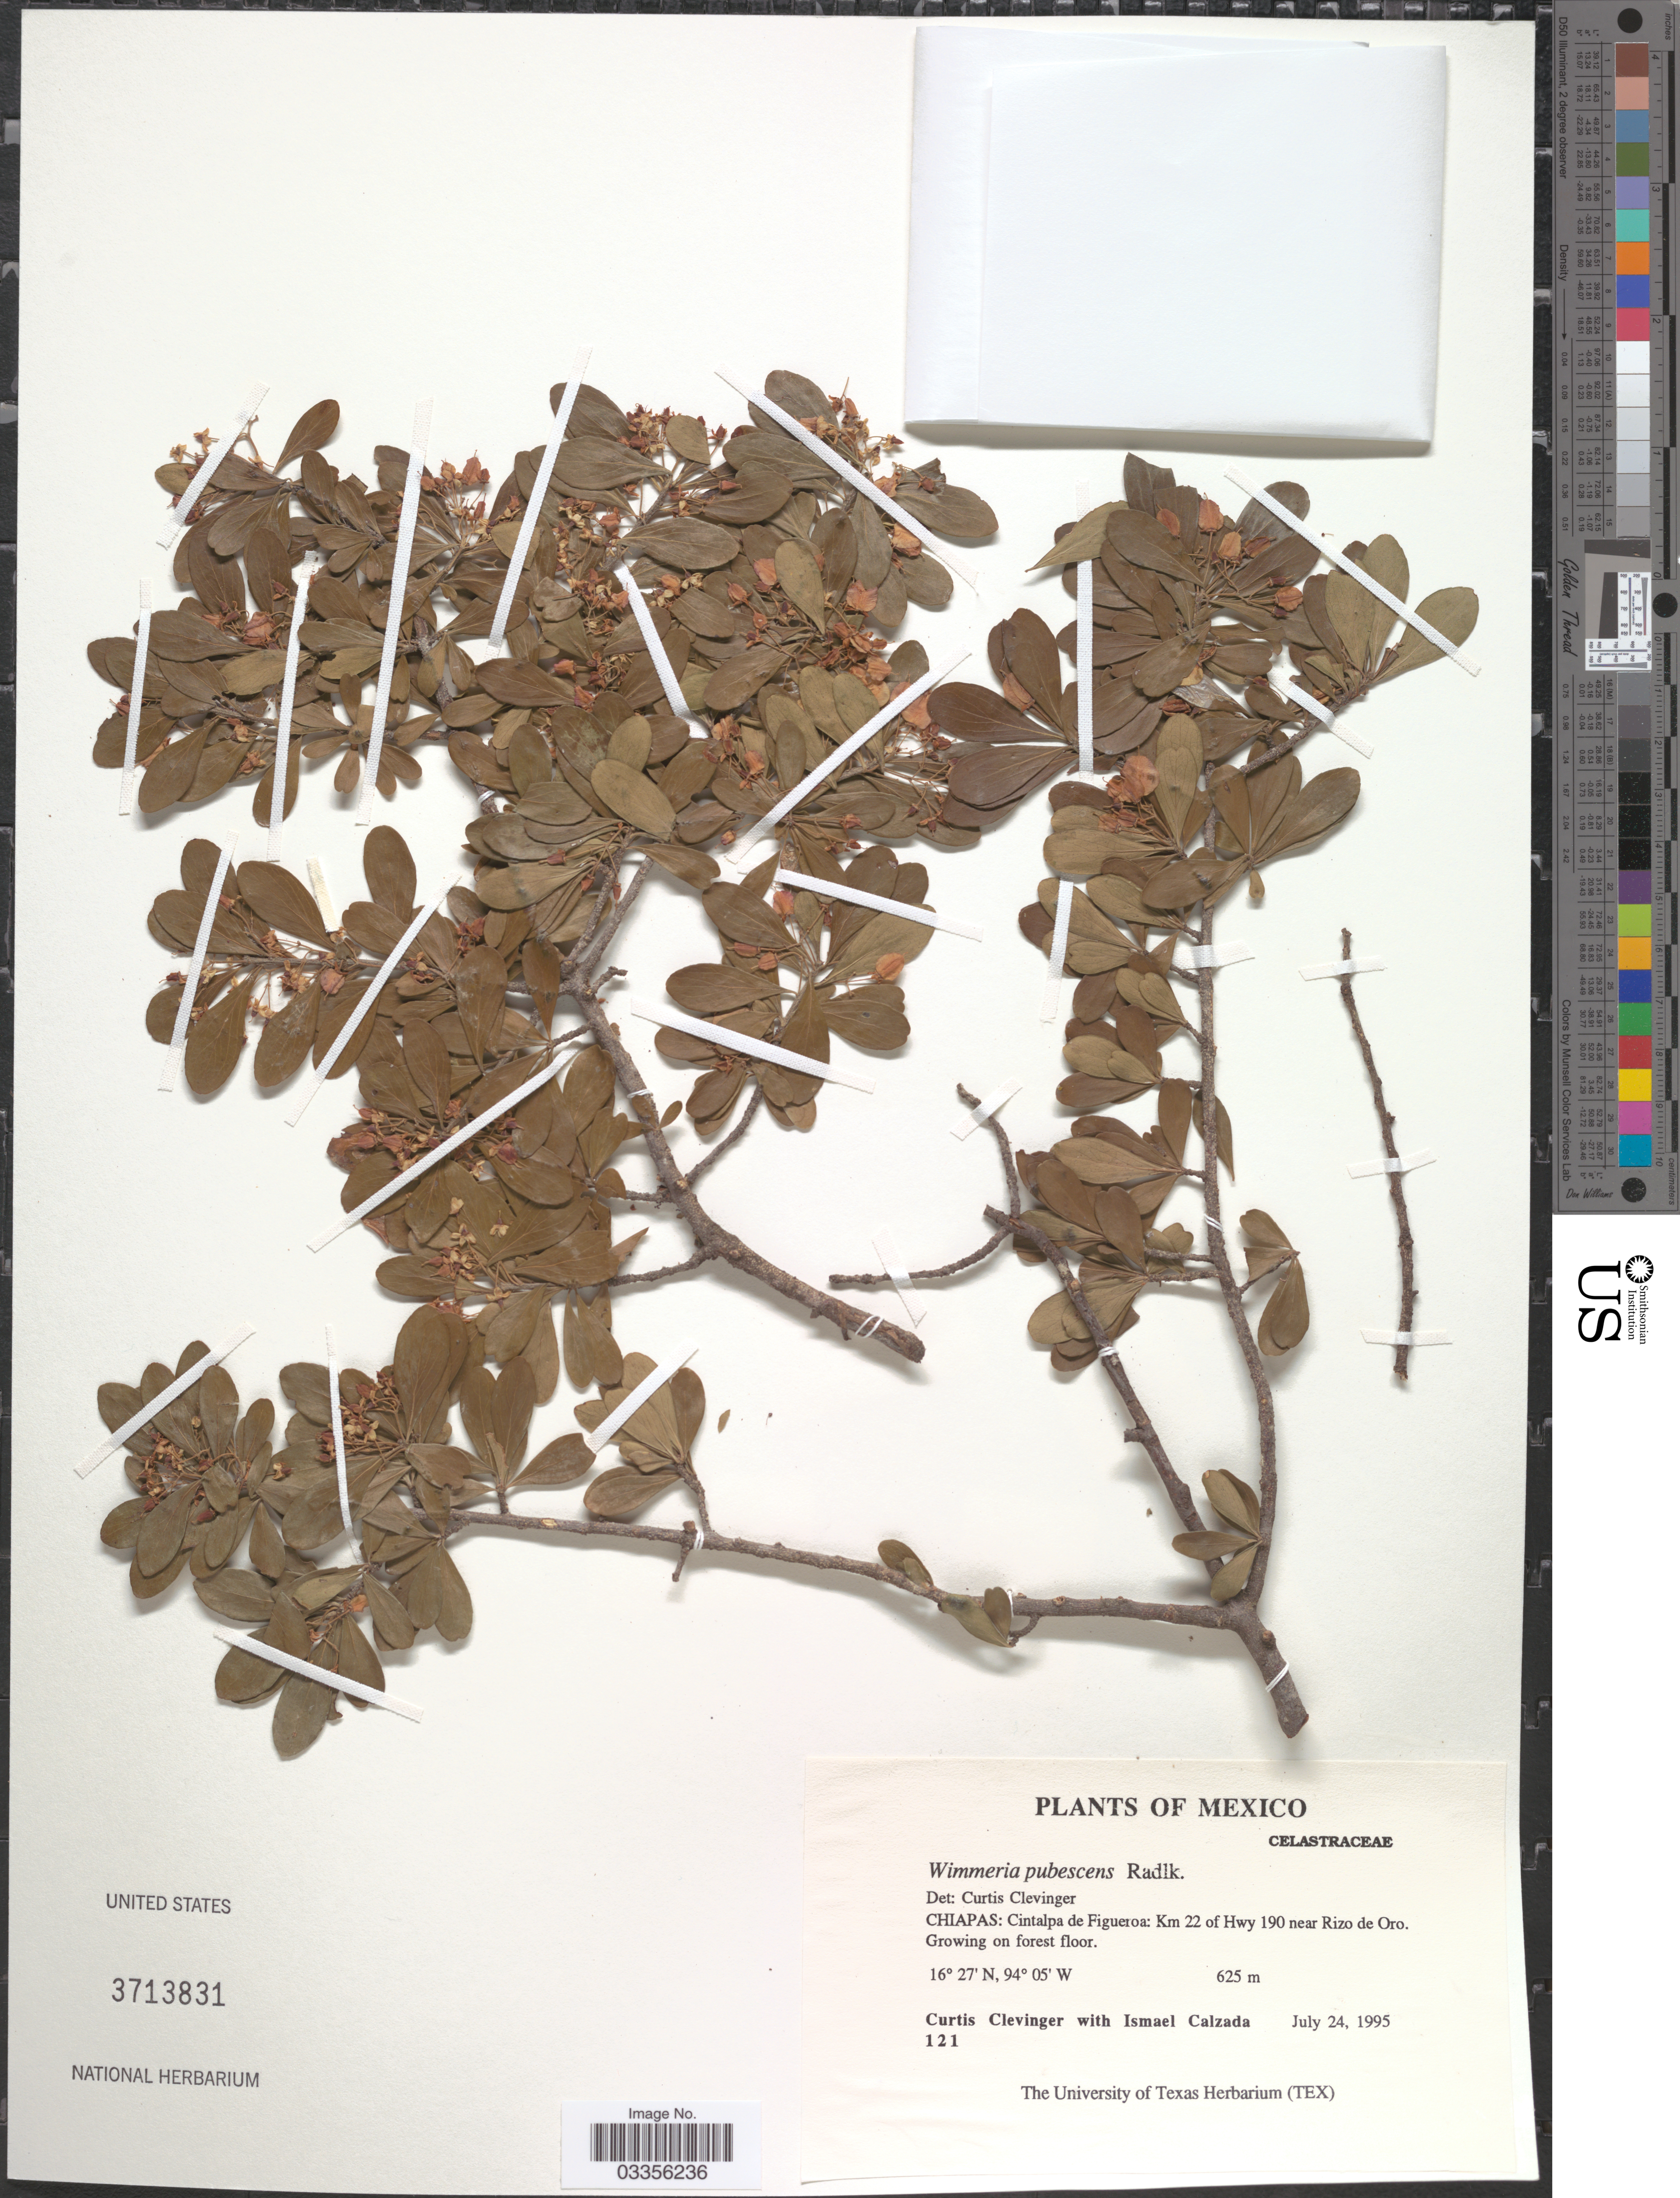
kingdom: Plantae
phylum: Tracheophyta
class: Magnoliopsida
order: Celastrales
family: Celastraceae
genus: Wimmeria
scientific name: Wimmeria pubescens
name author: Radlk.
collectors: C. Clevinger & I. Calzada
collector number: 121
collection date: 1995-07-24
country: Mexico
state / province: Chiapas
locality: Cintalpa de Figueroa: Km 22 of Hwy 190 near Rizo de Oro.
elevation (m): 625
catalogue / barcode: US 3713831